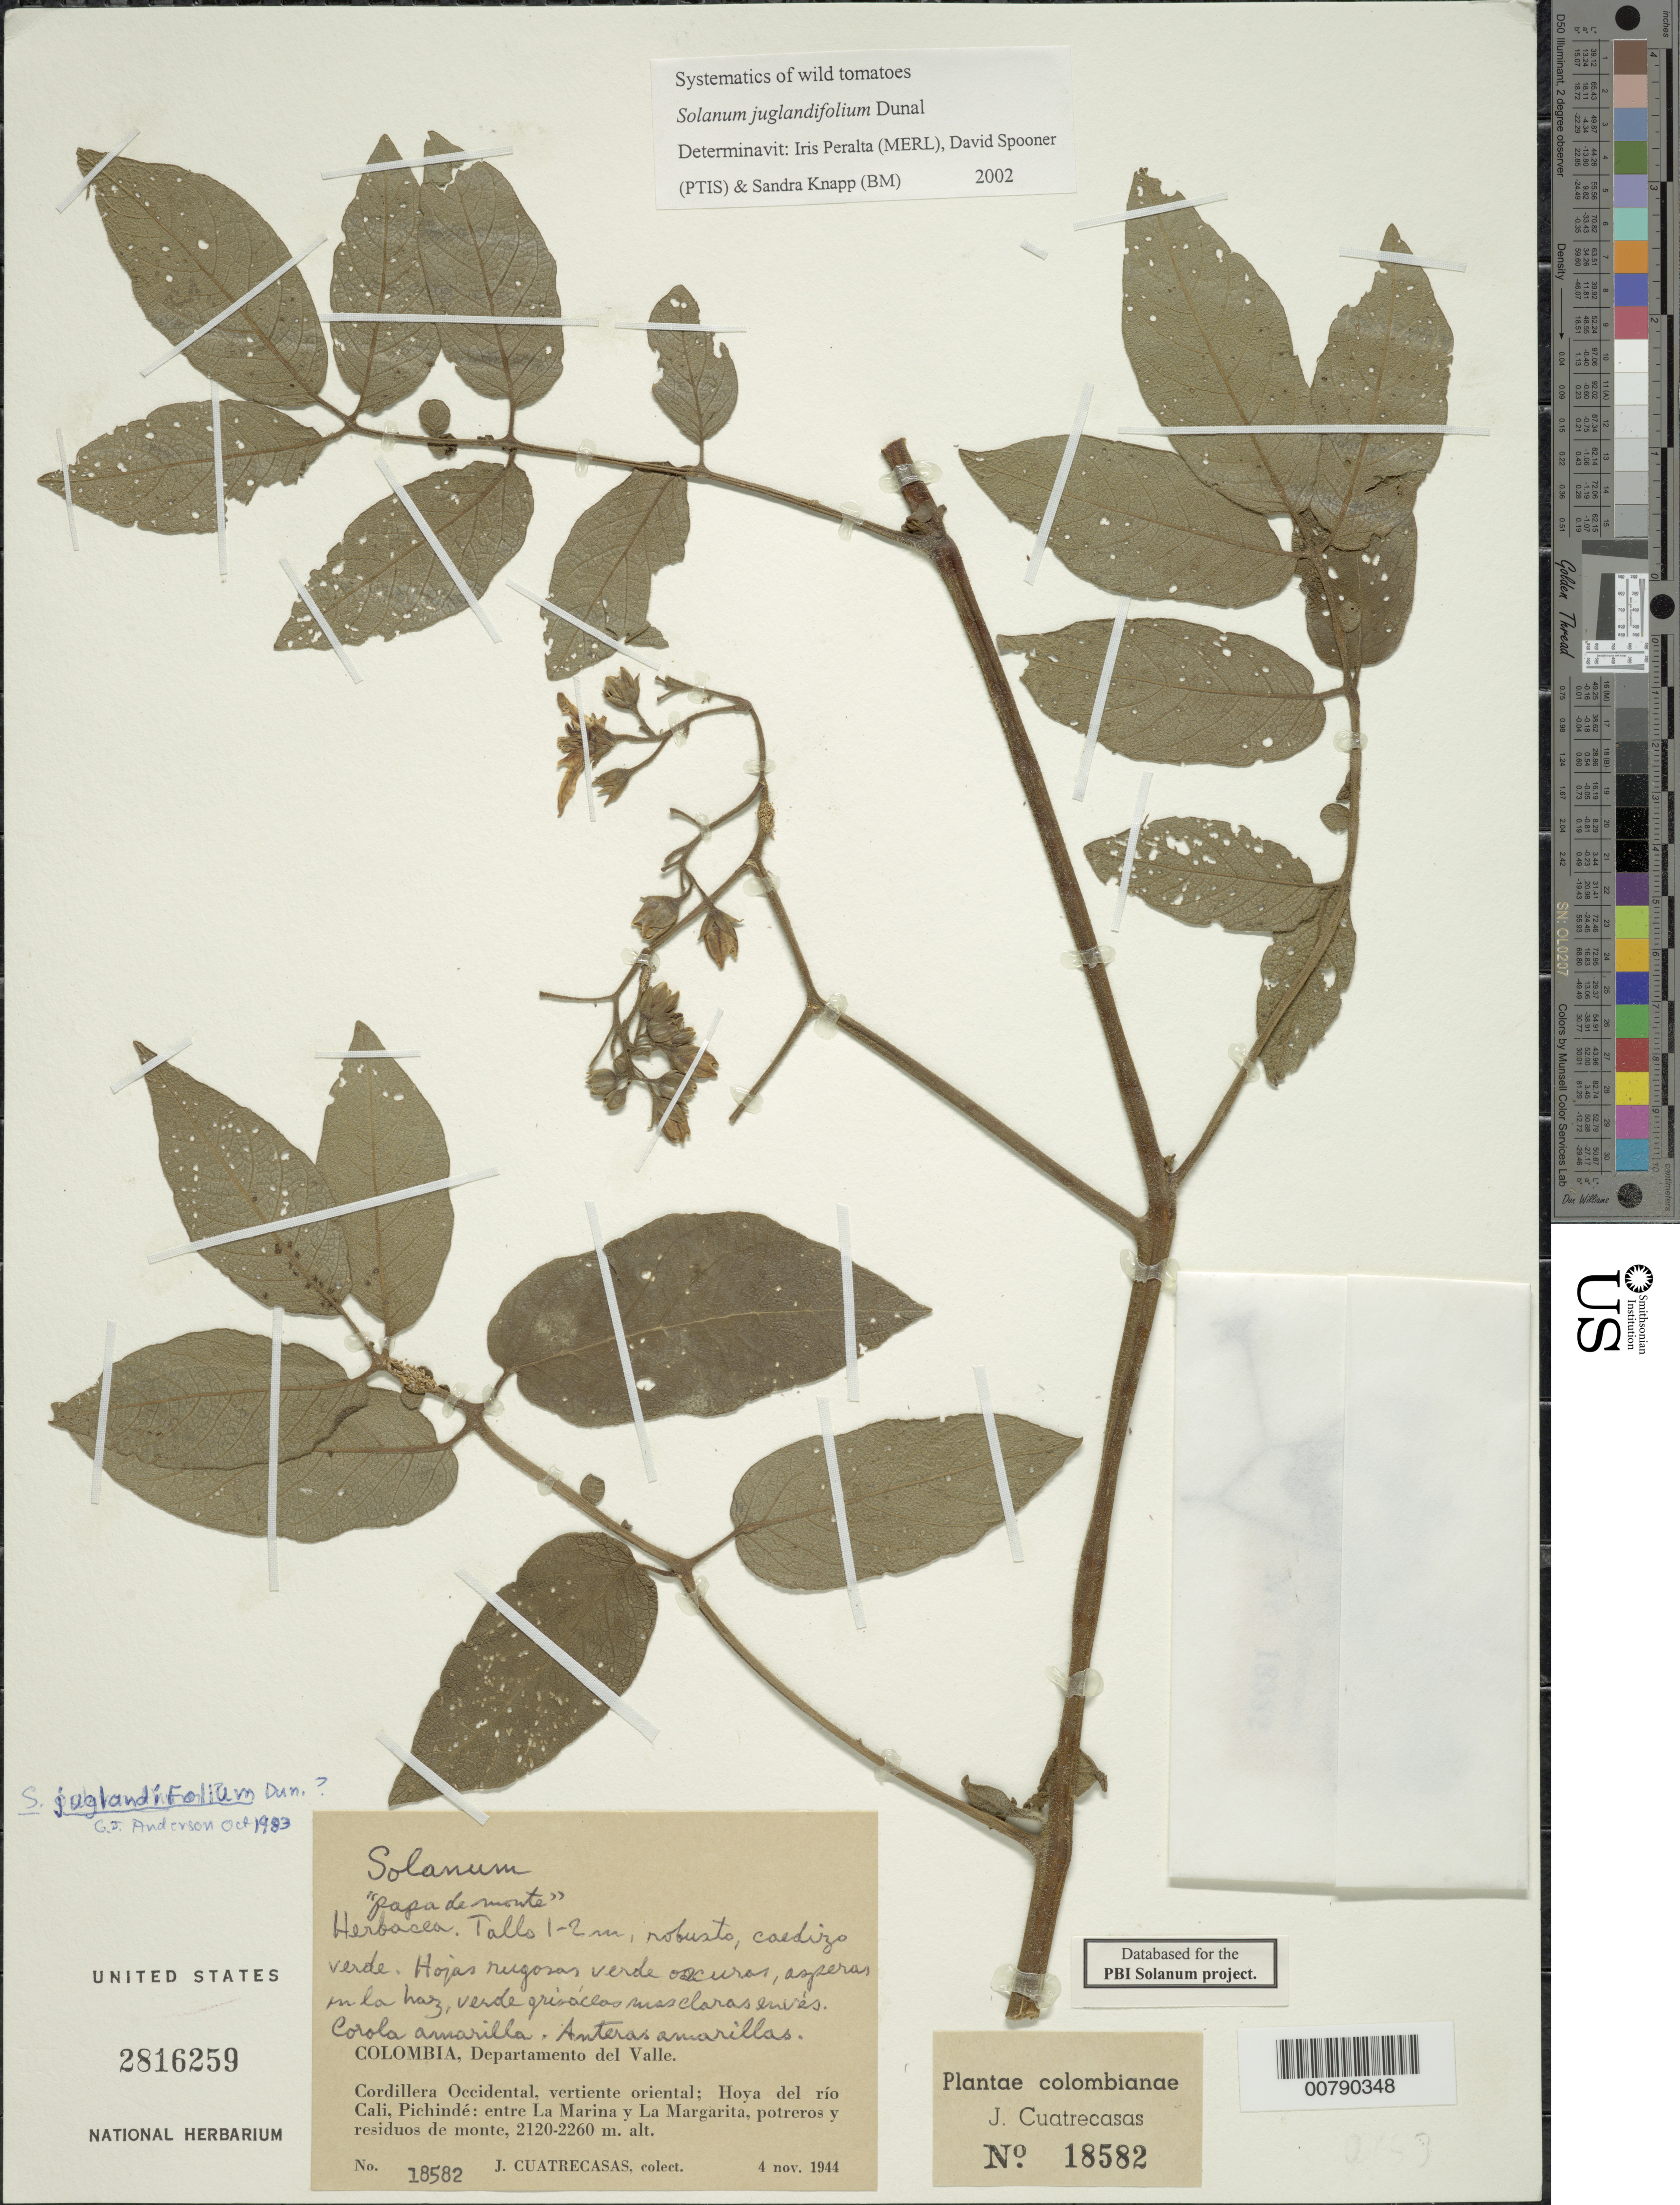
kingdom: Plantae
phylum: Tracheophyta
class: Magnoliopsida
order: Solanales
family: Solanaceae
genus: Solanum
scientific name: Solanum juglandifolium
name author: Dunal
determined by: Peralta, Iris E.; Knapp, S. D.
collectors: J. Cuatrecasas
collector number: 18582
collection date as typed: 3 Nov 1944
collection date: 1944-11-03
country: Colombia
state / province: Valle del Cauca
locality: Cordillera Occidental, vertiente oriental, hoya del Río Cali, vertiente derecha, La Tulia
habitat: márgenes, subseriales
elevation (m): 1950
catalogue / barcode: US 2816259